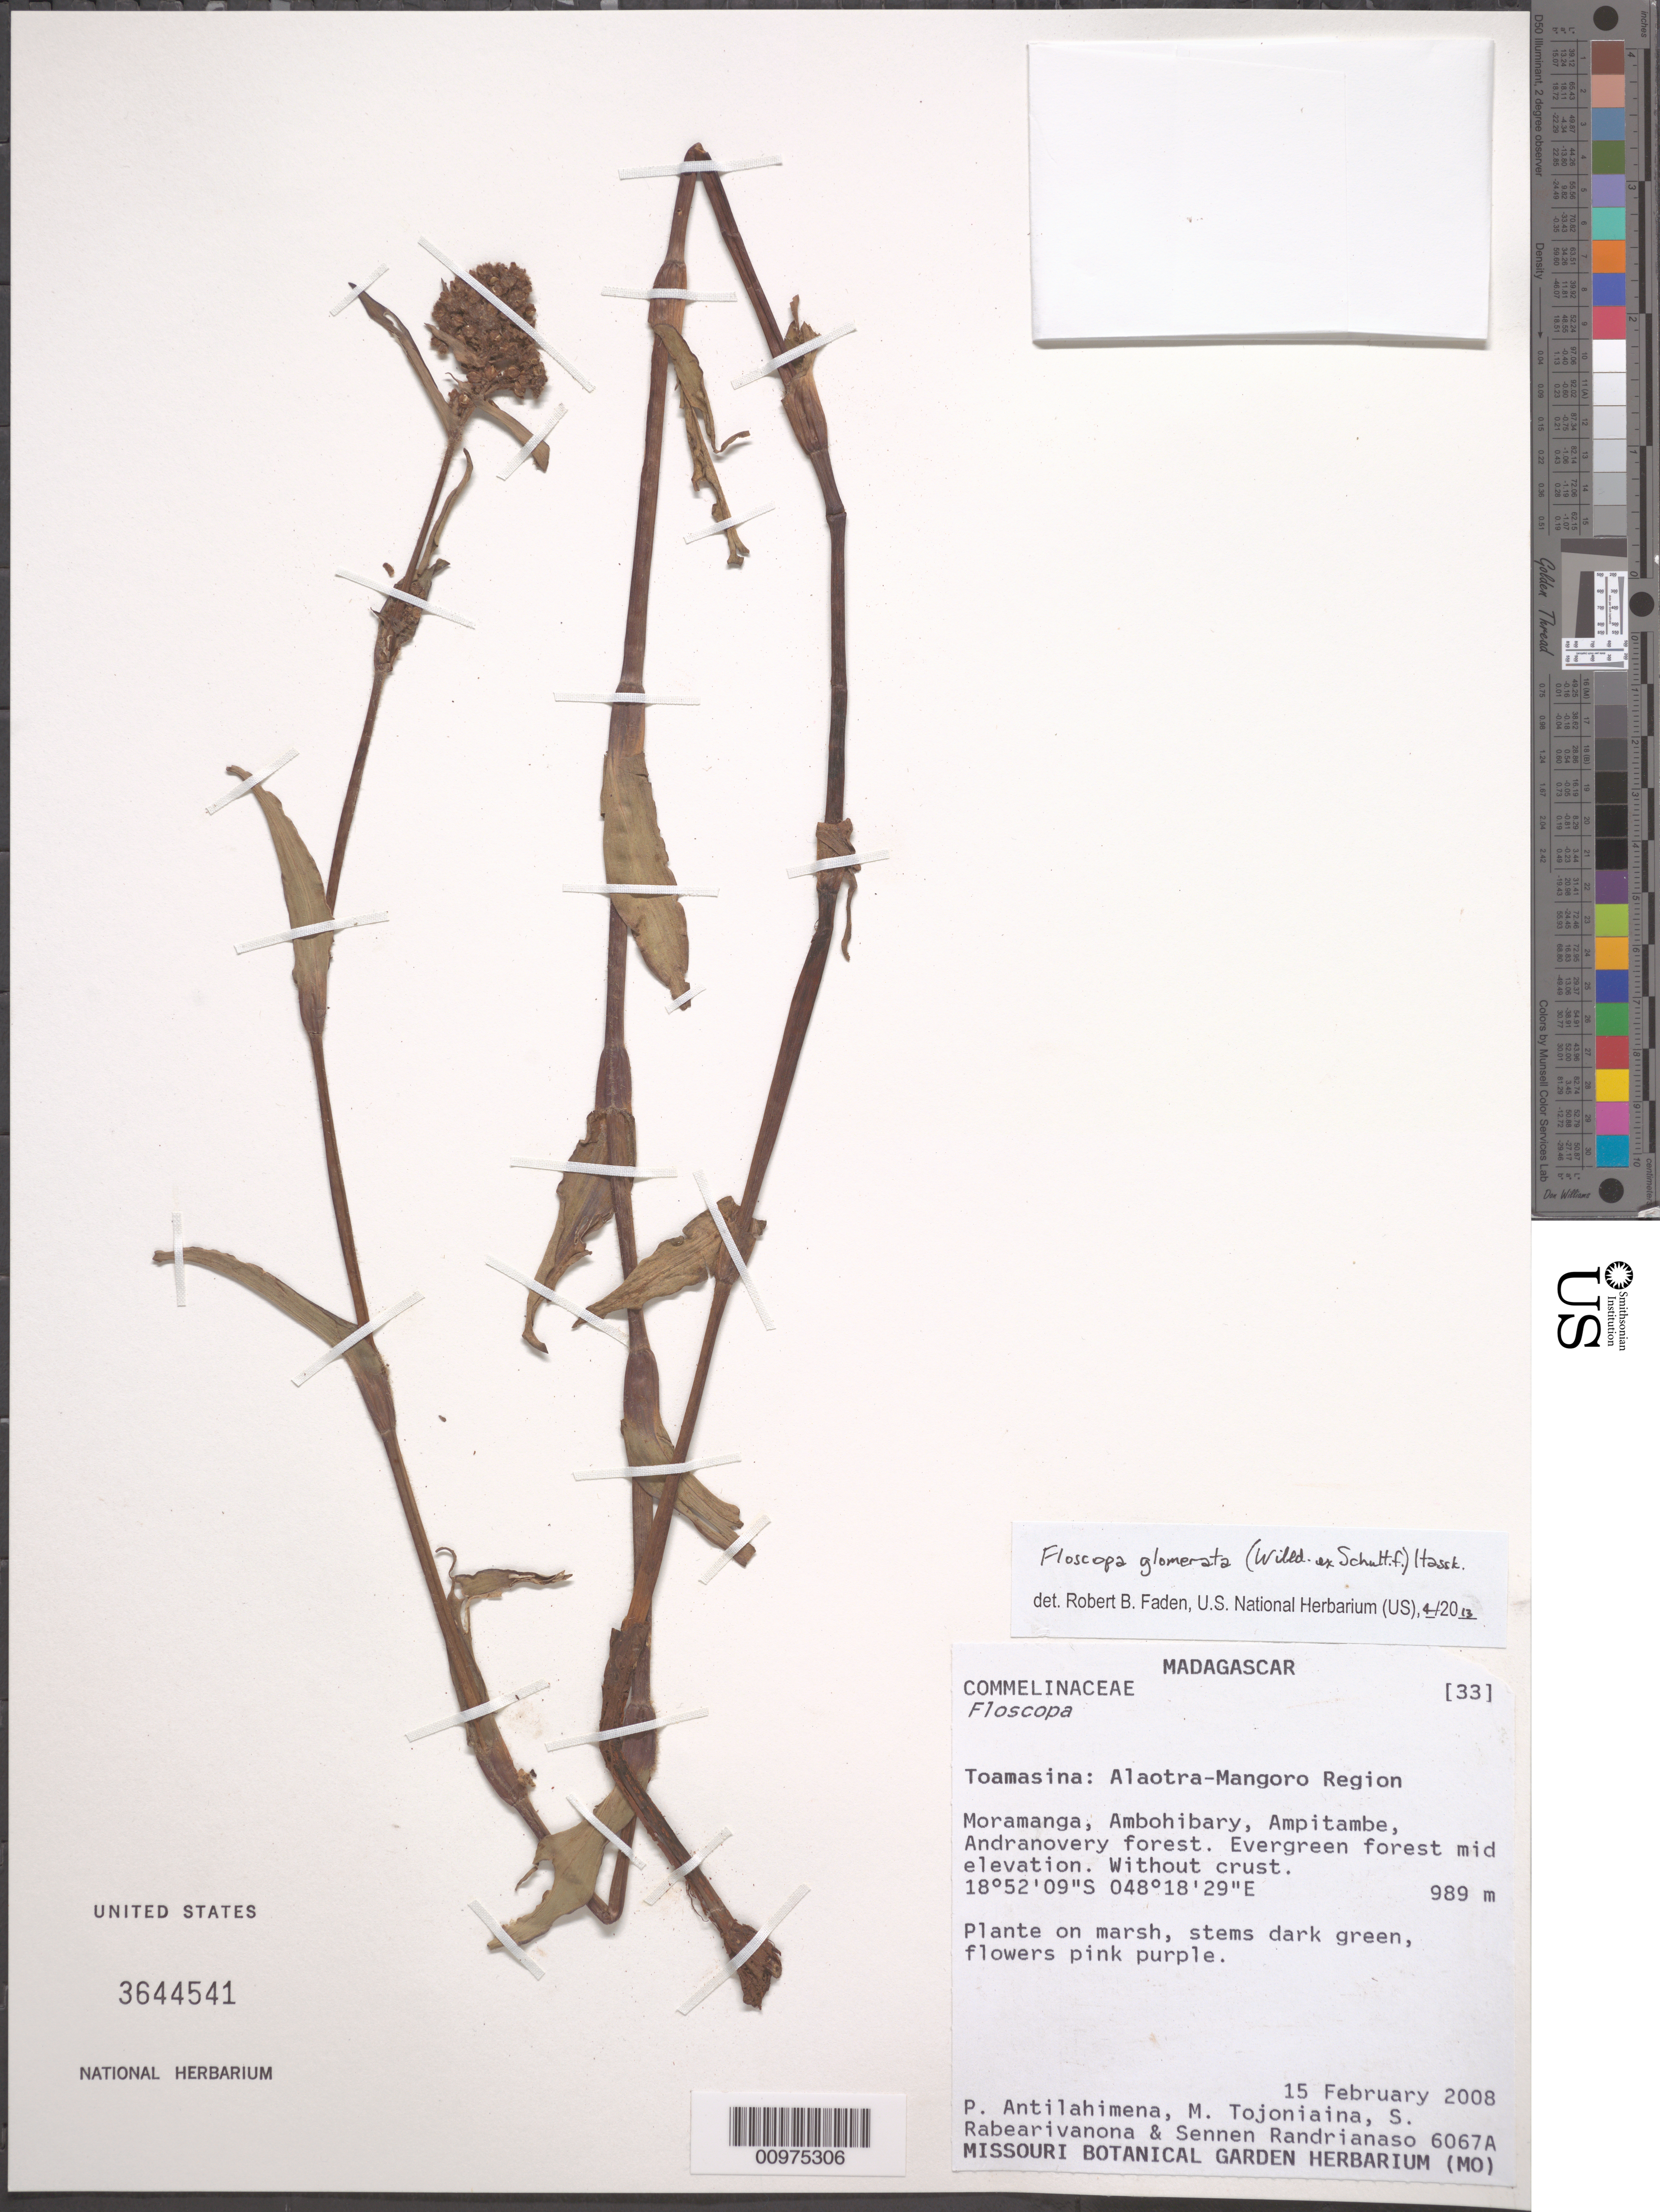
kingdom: Plantae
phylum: Tracheophyta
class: Liliopsida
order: Commelinales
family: Commelinaceae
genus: Floscopa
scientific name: Floscopa glomerata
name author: (Willd. ex Schult. & Schult. f.) Hassk.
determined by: Faden, Robert B., (US), Smithsonian Institution - National Museum of Natural History (UNITED STATES)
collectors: P. Antilahimena et al.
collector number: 6067A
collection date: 2008-02-15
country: Madagascar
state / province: Alaotra Mangoro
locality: Moramanga, Ambohibary, Ampitambe, Andranovery forest.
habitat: Evergreen forest mid elevation. Without crust.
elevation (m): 989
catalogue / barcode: US 3644541